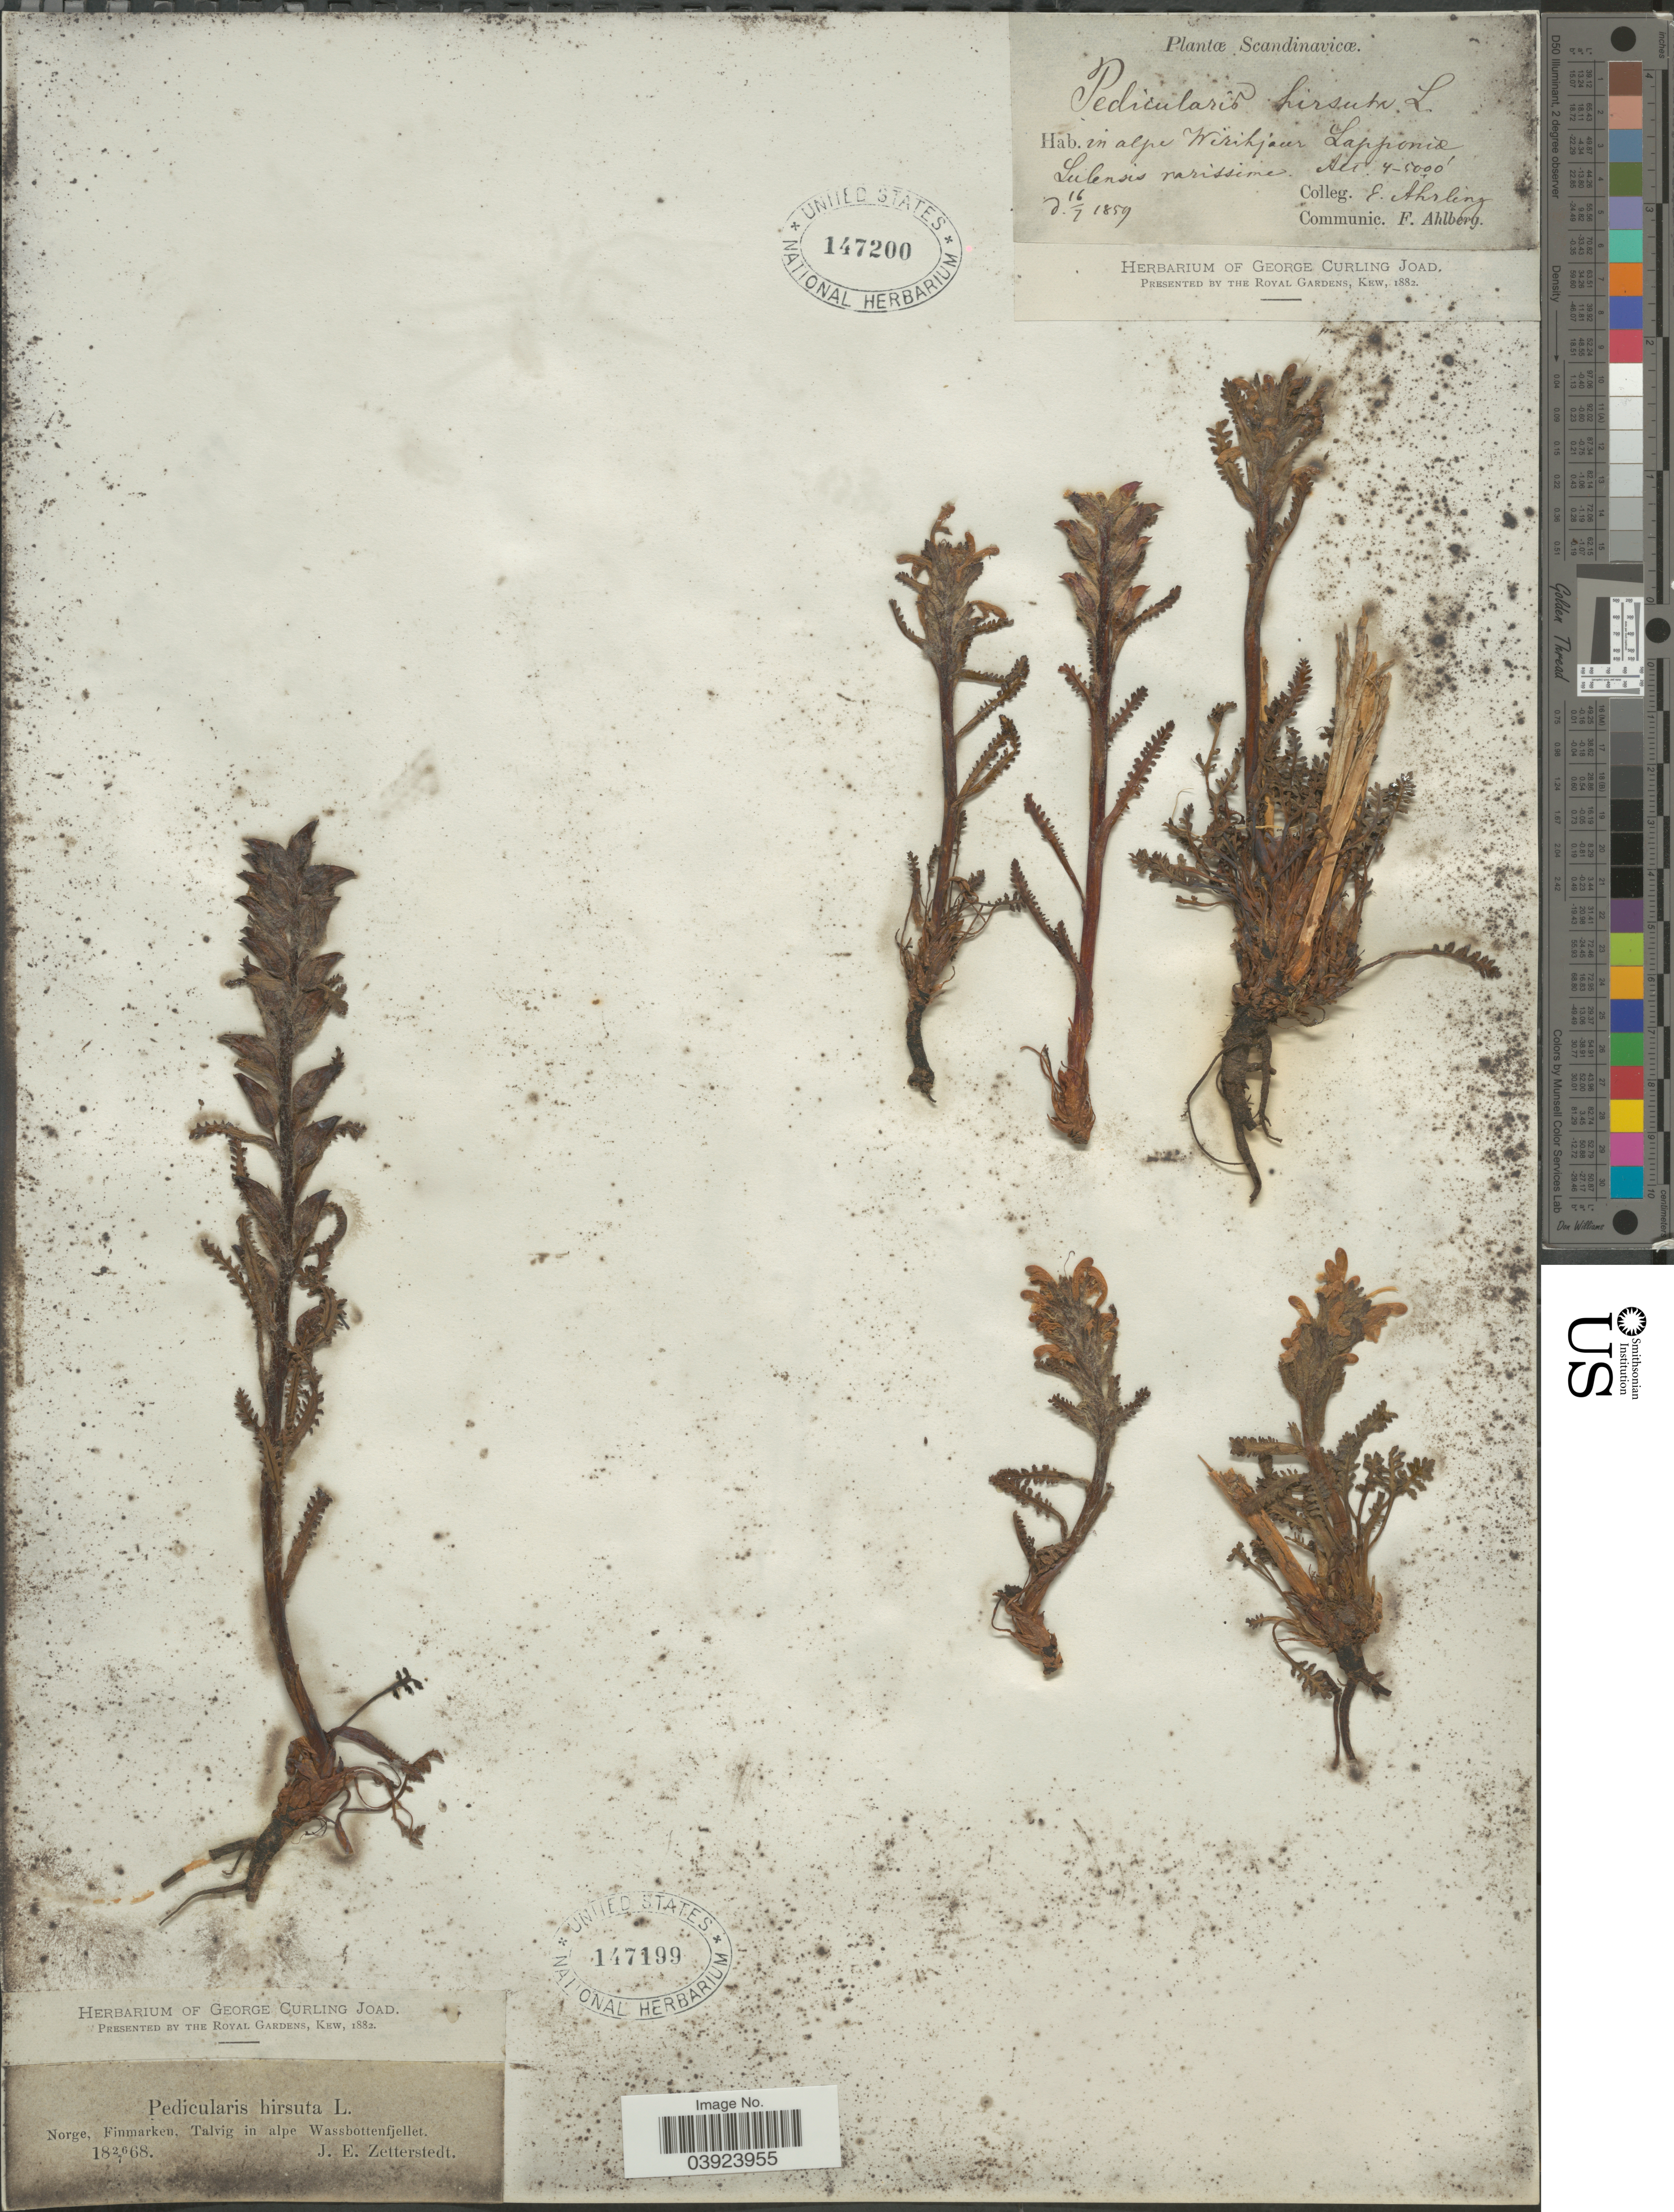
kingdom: Plantae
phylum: Tracheophyta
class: Magnoliopsida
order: Lamiales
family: Orobanchaceae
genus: Pedicularis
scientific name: Pedicularis hirsuta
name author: L.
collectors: J.E. Zetterstedt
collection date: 1868-07-26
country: Norway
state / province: Finnmark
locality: Norge, Finmarken, Talvig in alpe Wassbottenfjellet.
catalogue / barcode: US 147199-2